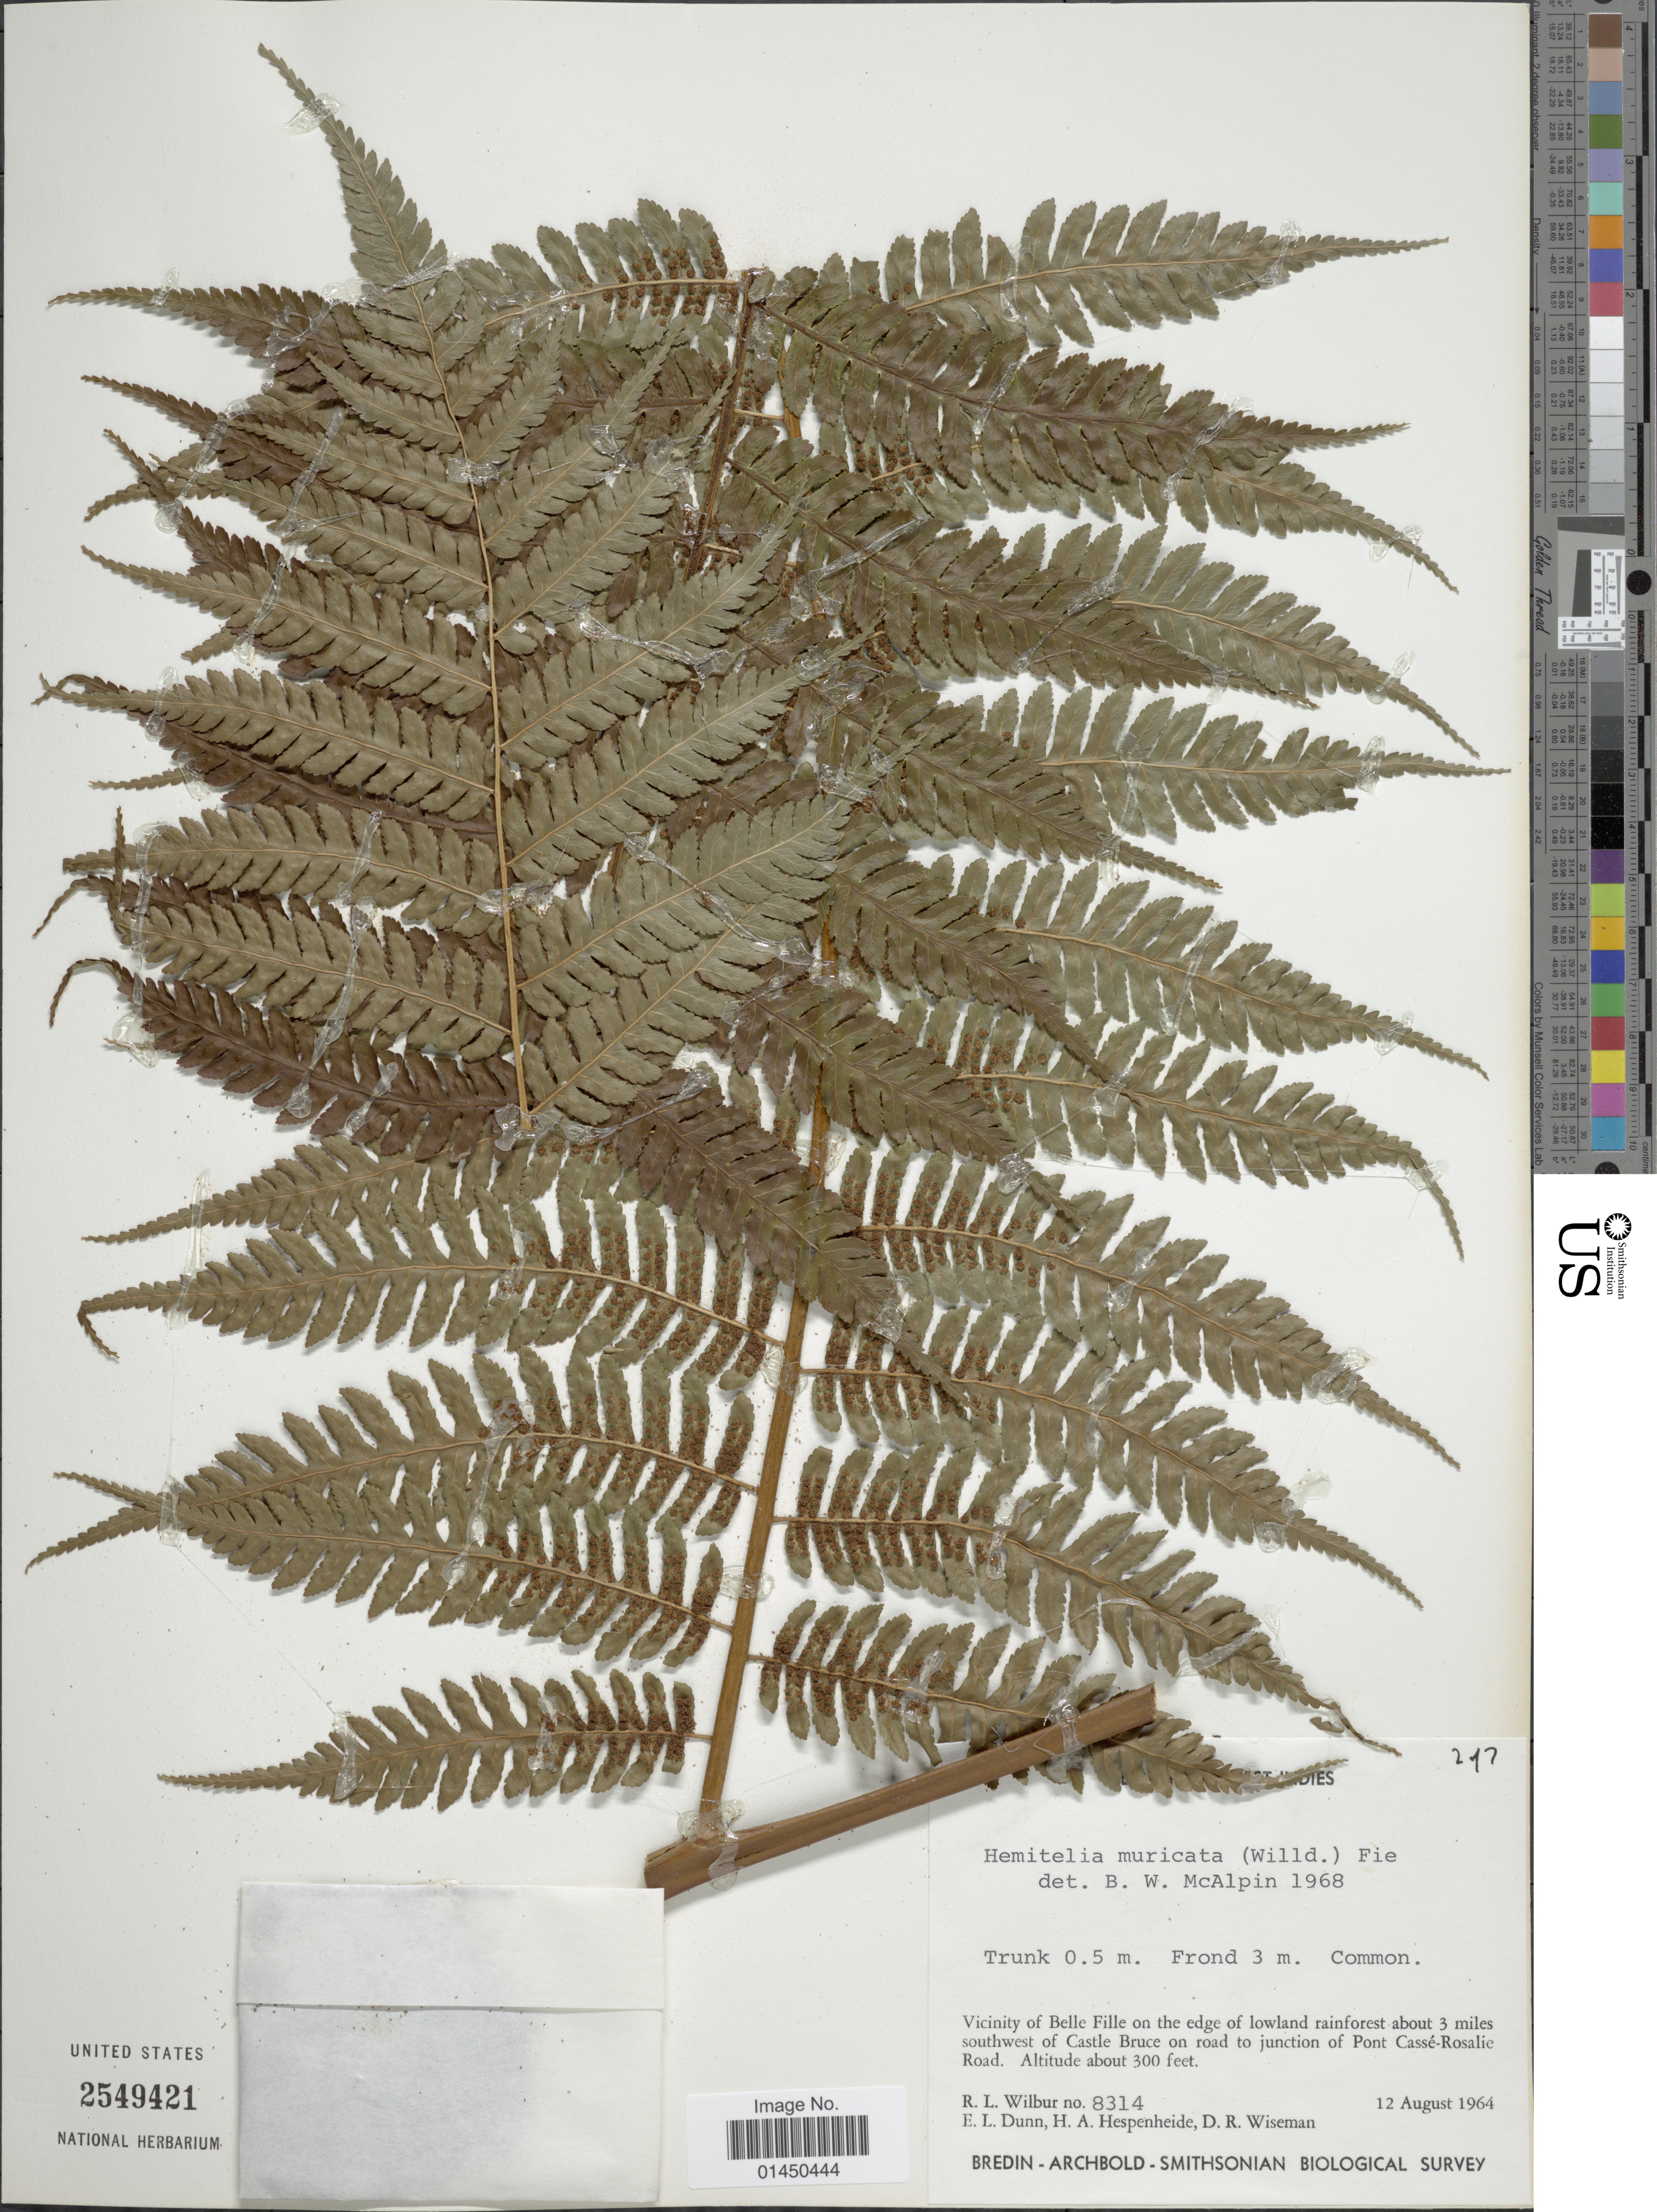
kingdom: Plantae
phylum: Tracheophyta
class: Polypodiopsida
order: Cyatheales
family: Cyatheaceae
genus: Cyathea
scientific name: Cyathea muricata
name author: (Willd.) Fée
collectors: R. L. Wilbur, E. Dunn, H. A. Hespenheide & D. R. Wiseman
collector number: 8314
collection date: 1964-08-12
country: Dominica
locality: Vicinity of Belle Fille on the edge of lowland rainforest about 3 miles southwest of Castle Bruce on road to junction of ont Casse-Rosalie Road.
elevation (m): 91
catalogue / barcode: US 2549421